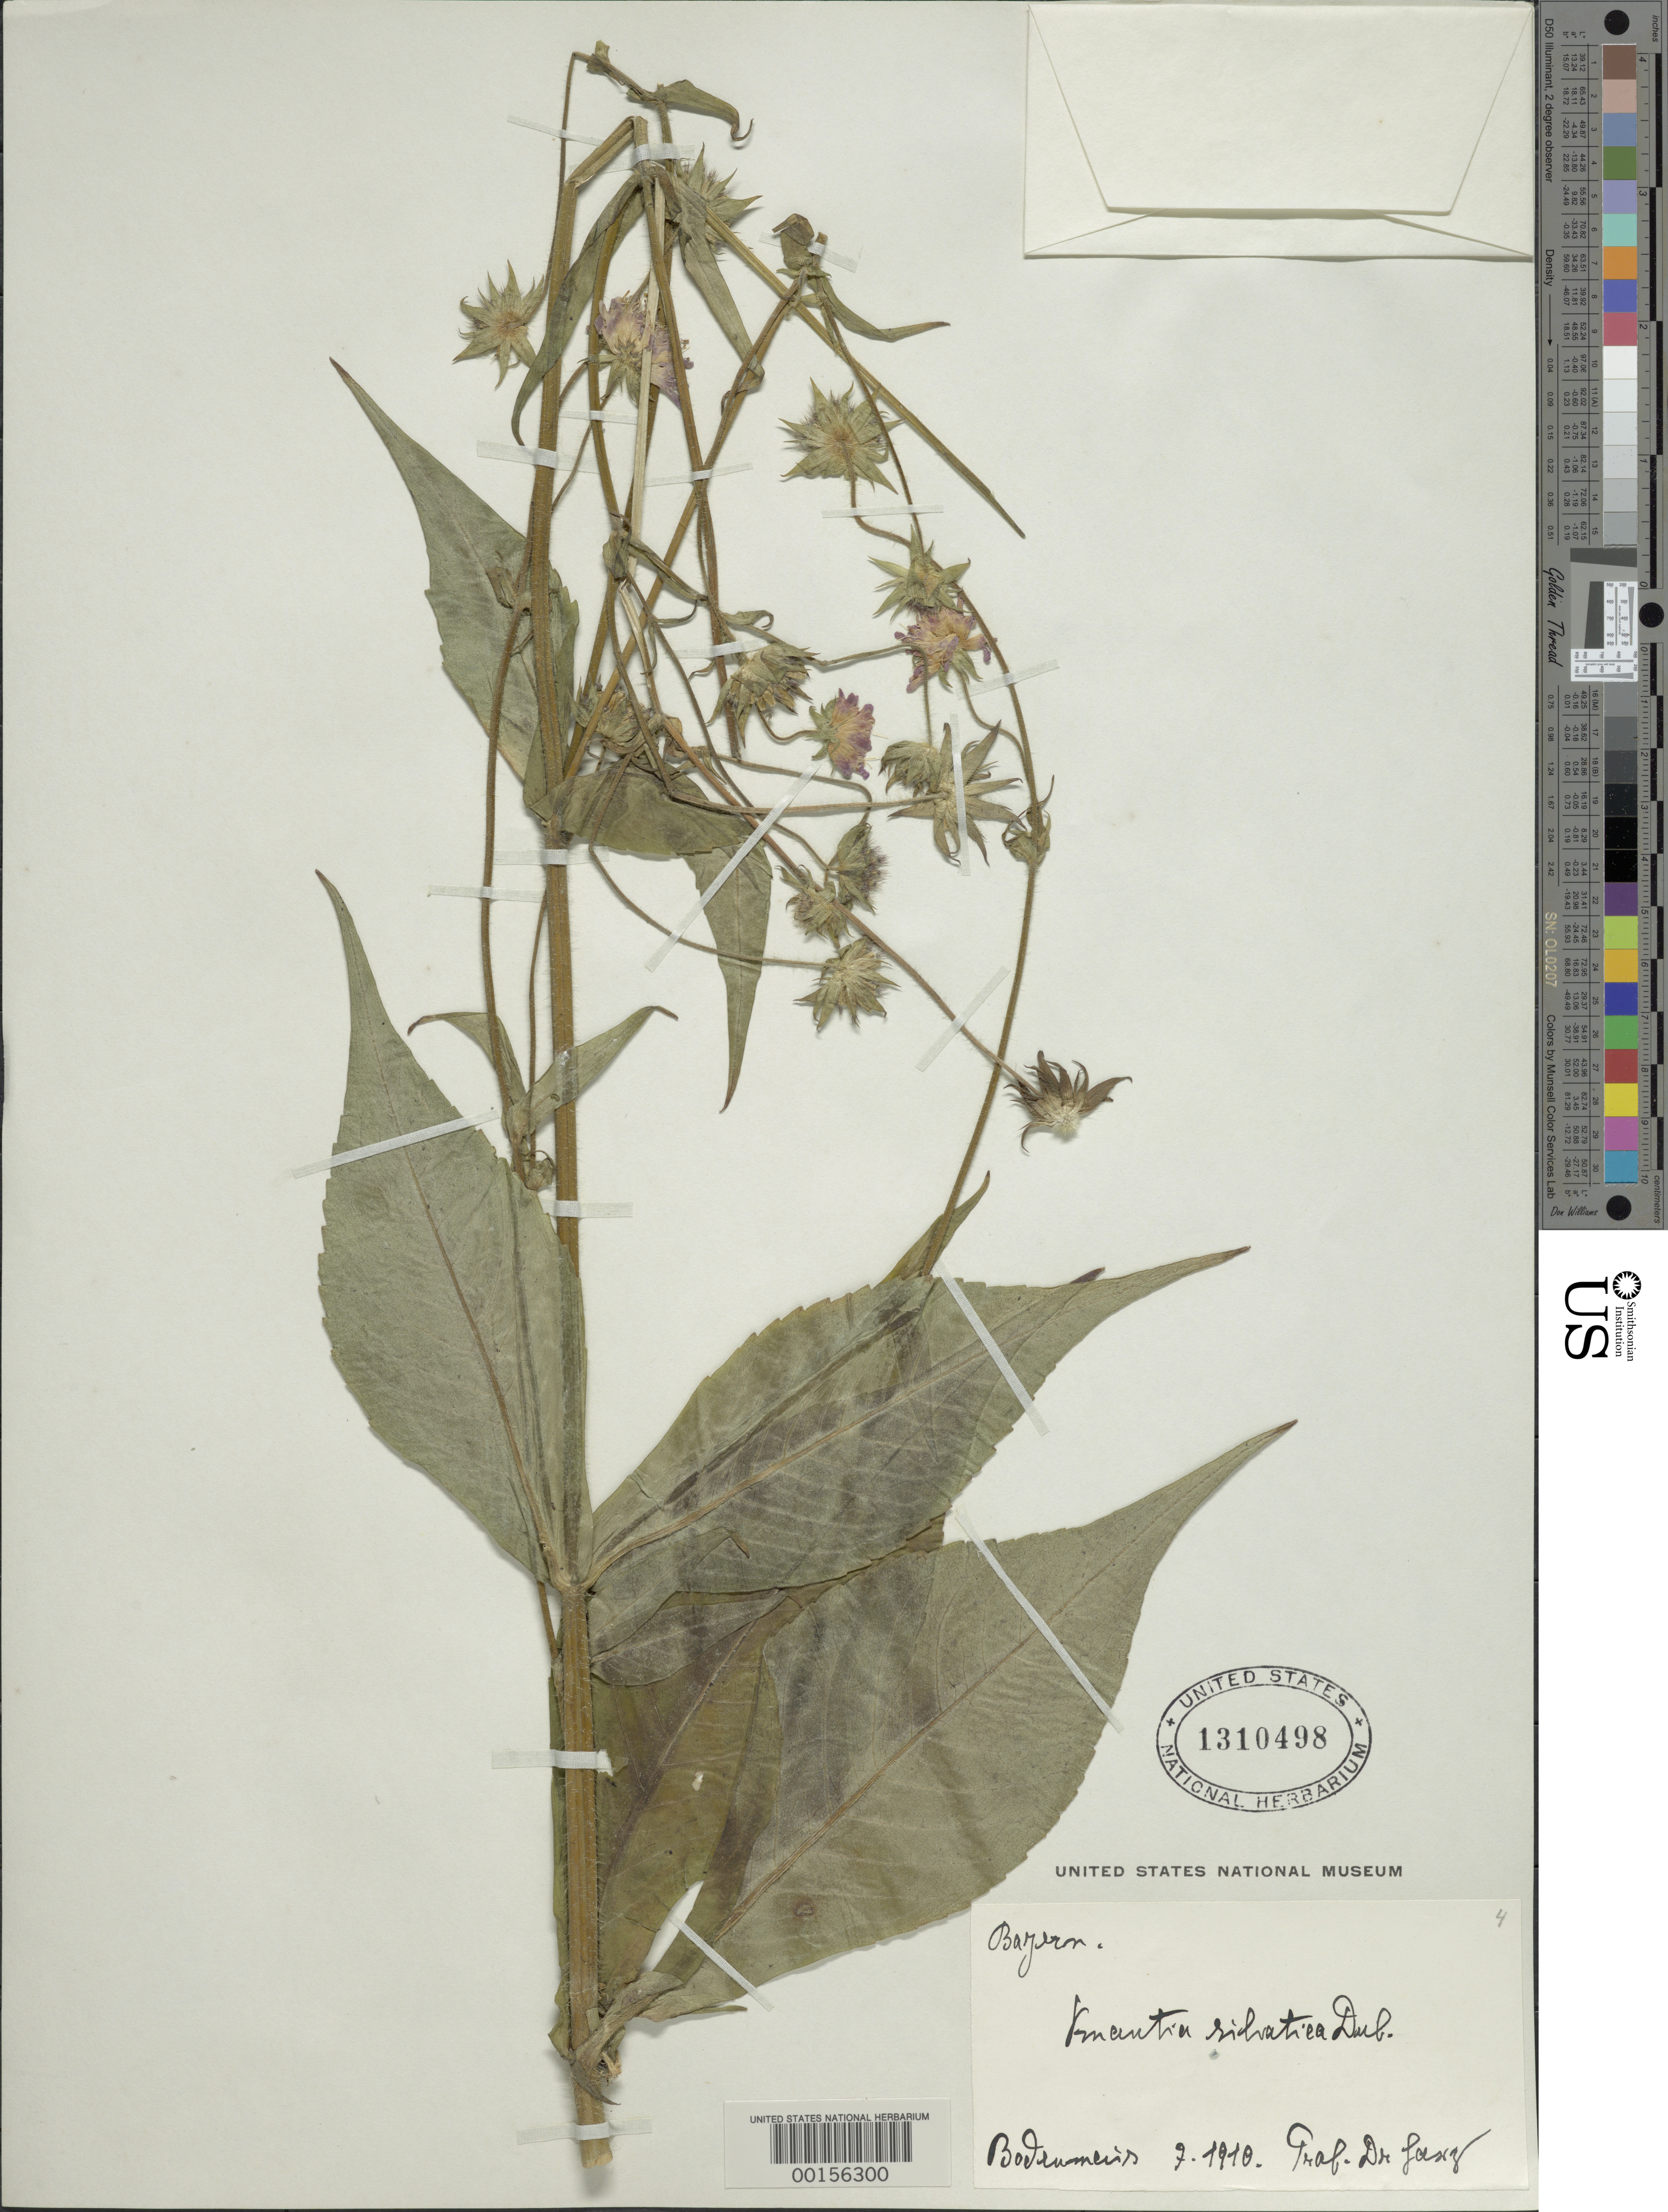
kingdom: Plantae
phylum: Tracheophyta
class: Magnoliopsida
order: Dipsacales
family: Caprifoliaceae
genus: Knautia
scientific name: Knautia sylvatica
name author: Duby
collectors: -- Lang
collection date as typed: Jul 1910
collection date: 1910-07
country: Germany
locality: Bodenmeiss, Bayern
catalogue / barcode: US 1310498